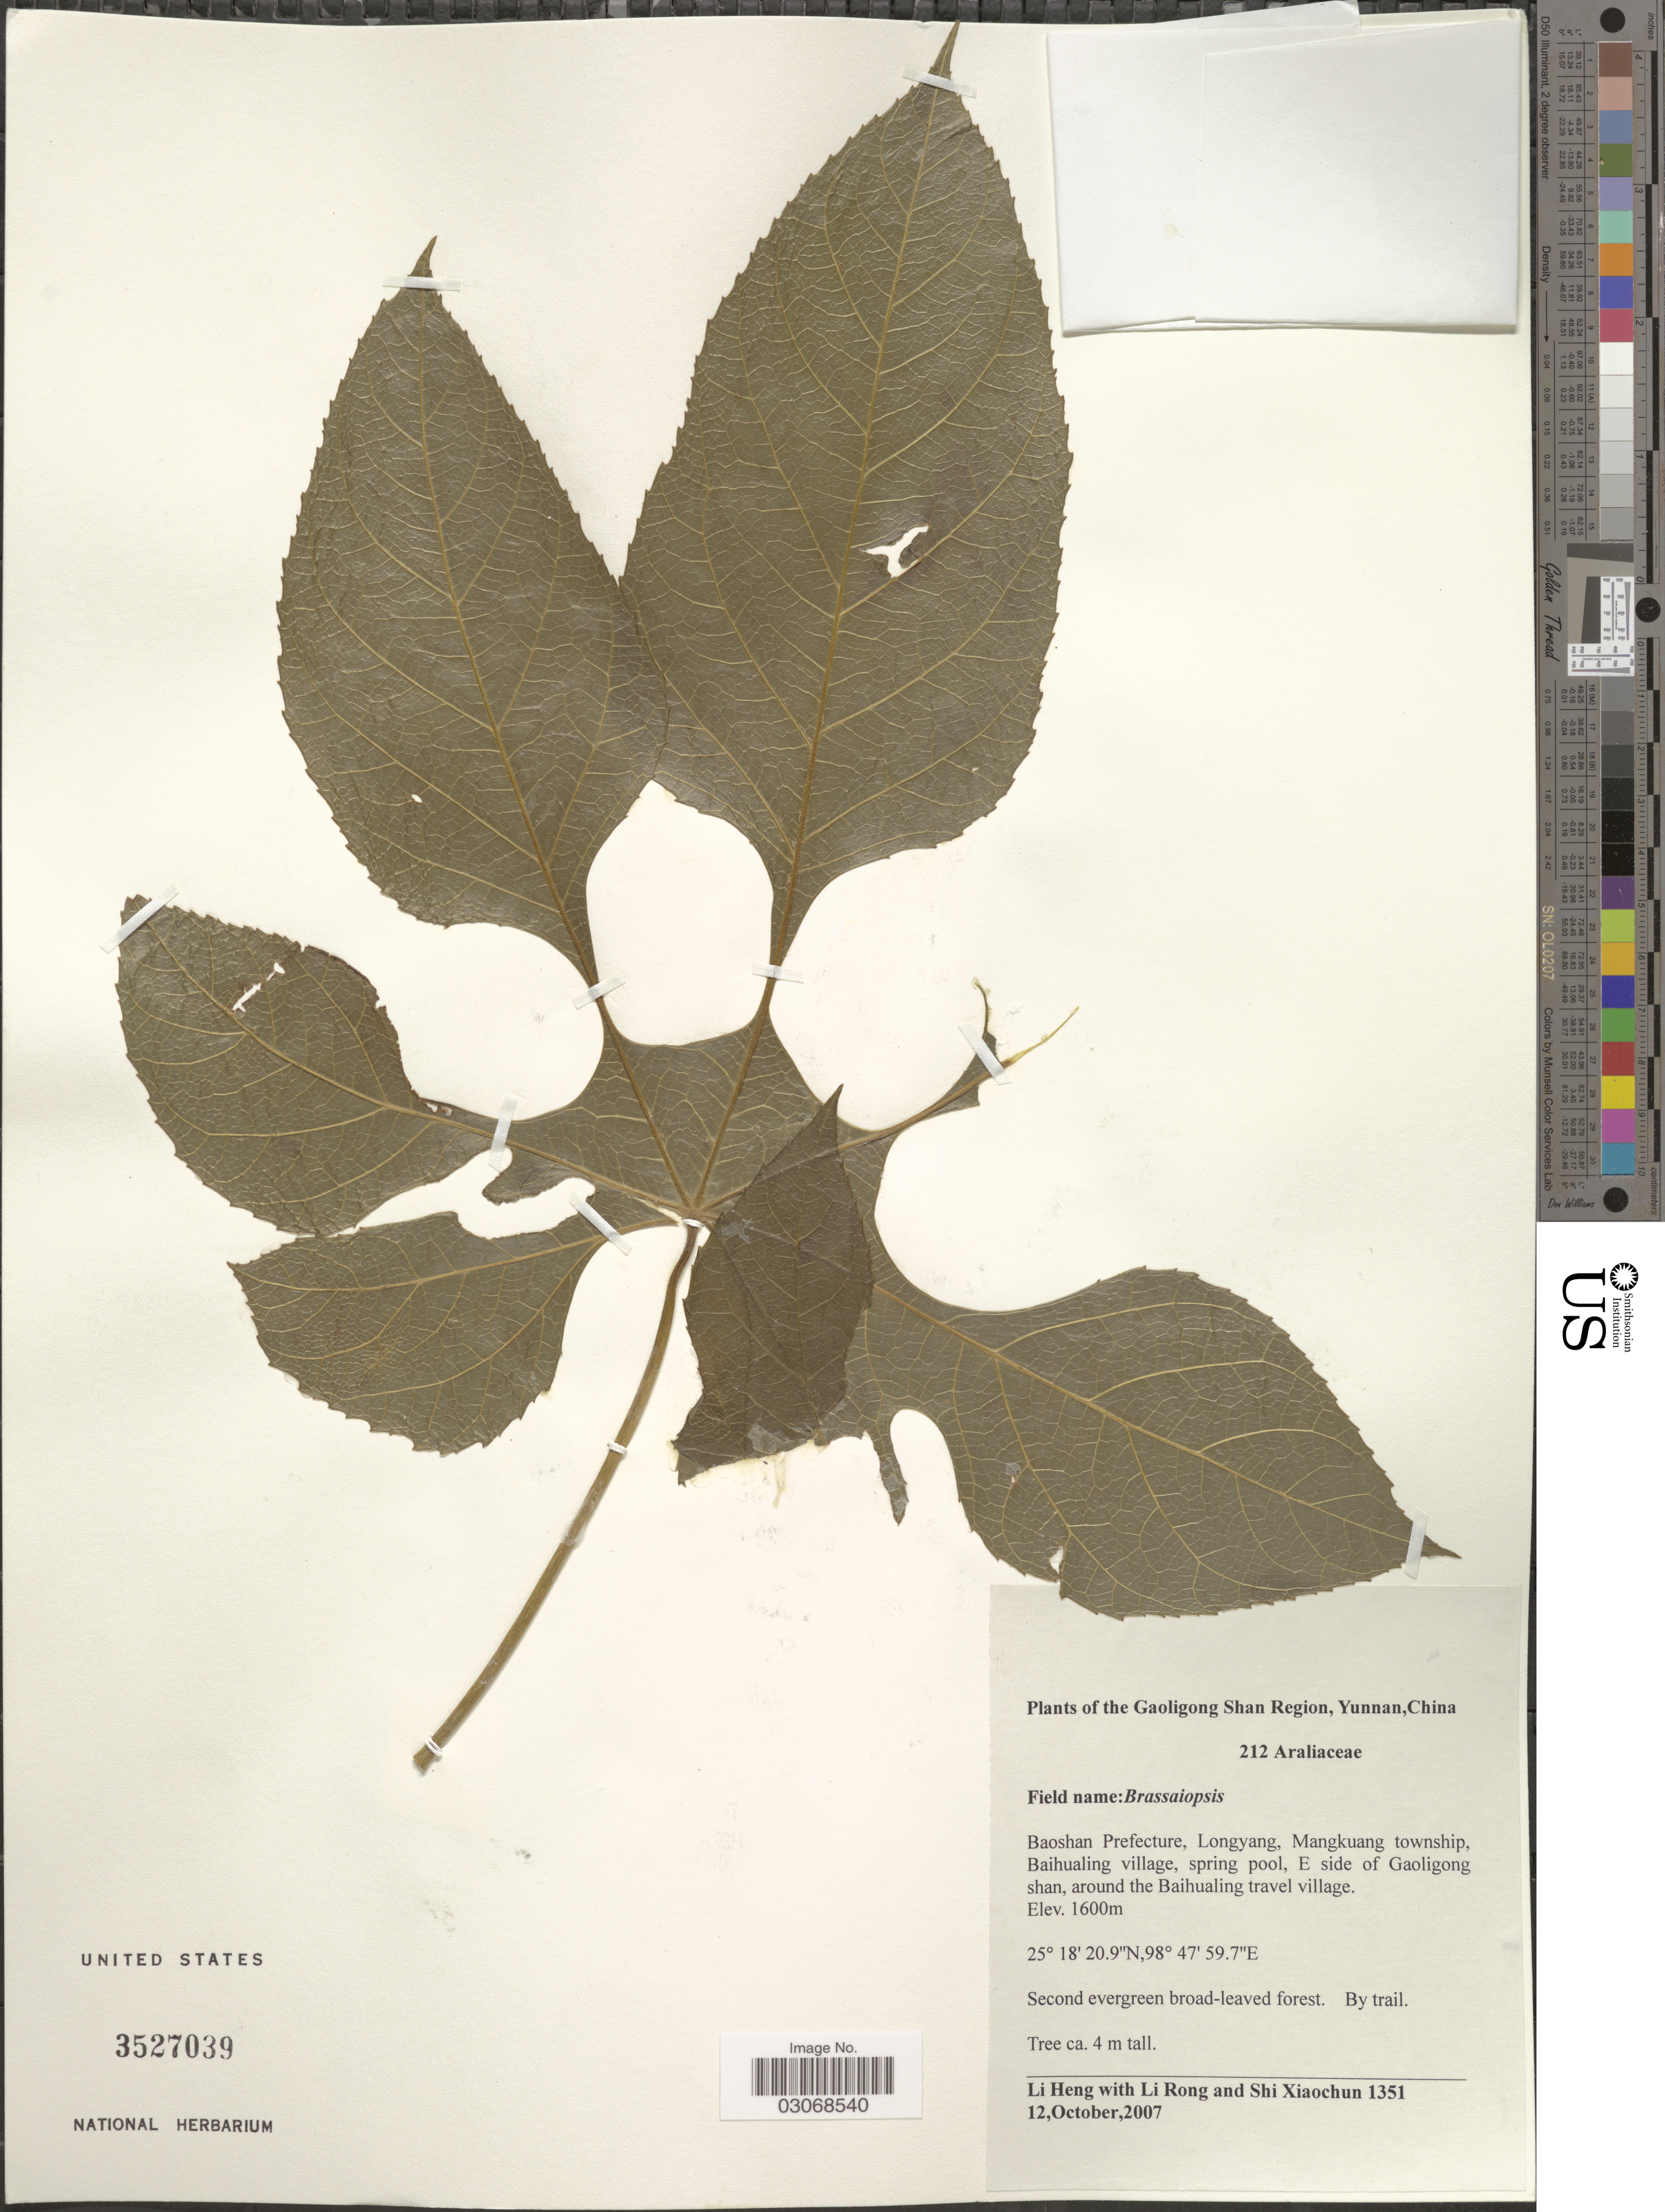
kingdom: Plantae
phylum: Tracheophyta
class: Magnoliopsida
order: Apiales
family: Araliaceae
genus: Brassaiopsis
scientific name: Brassaiopsis sp.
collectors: L. Heng, R. Li & X. C. Shi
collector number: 1351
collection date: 2007-10-12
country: China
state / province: Yunnan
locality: The Gaoligong Shan Region, Baoshan Prefecture, Longyang, Mangkuang township, Baihualing village, spring pool, E side of Gaoligong shan, around the Baihualing travel village.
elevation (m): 1600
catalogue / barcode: US 3527039